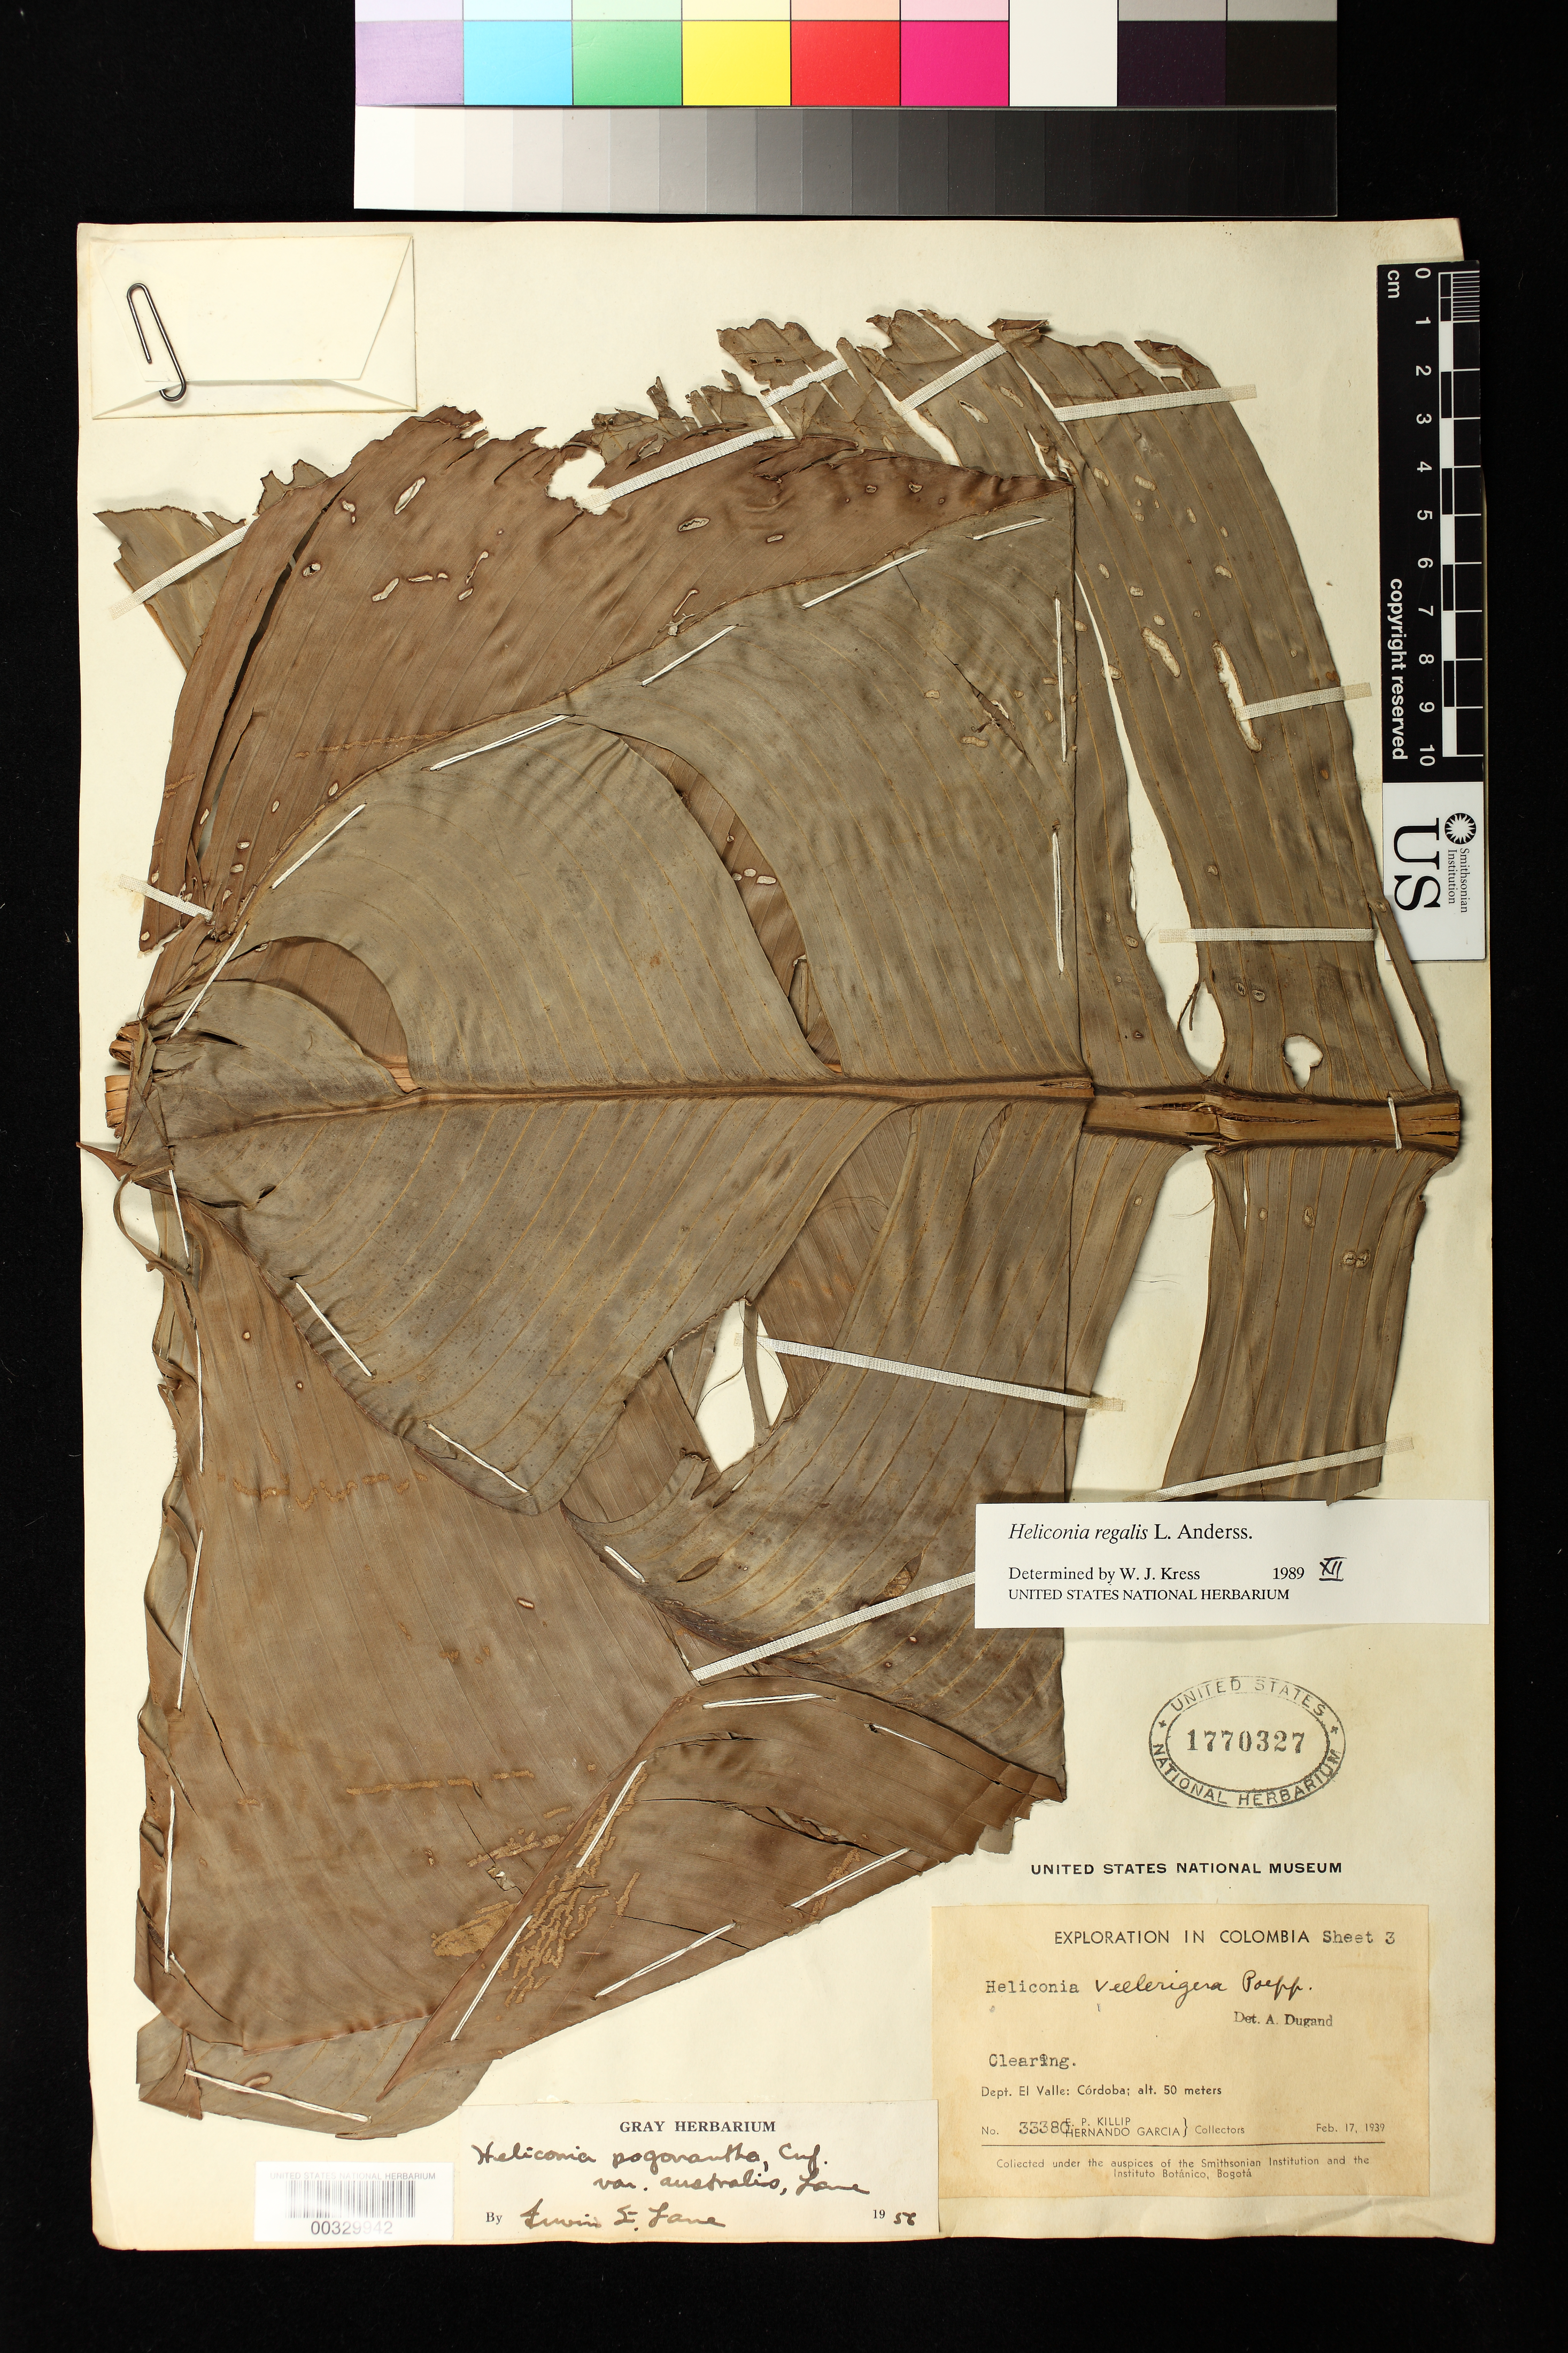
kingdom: Plantae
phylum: Tracheophyta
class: Liliopsida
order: Zingiberales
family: Heliconiaceae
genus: Heliconia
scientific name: Heliconia regalis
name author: L. Andersson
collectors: E. P. Killip & H. Garcia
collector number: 33380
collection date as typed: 17 Feb 1939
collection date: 1939-02-17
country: Colombia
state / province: Valle del Cauca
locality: Cordoba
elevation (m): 50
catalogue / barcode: US 1770327